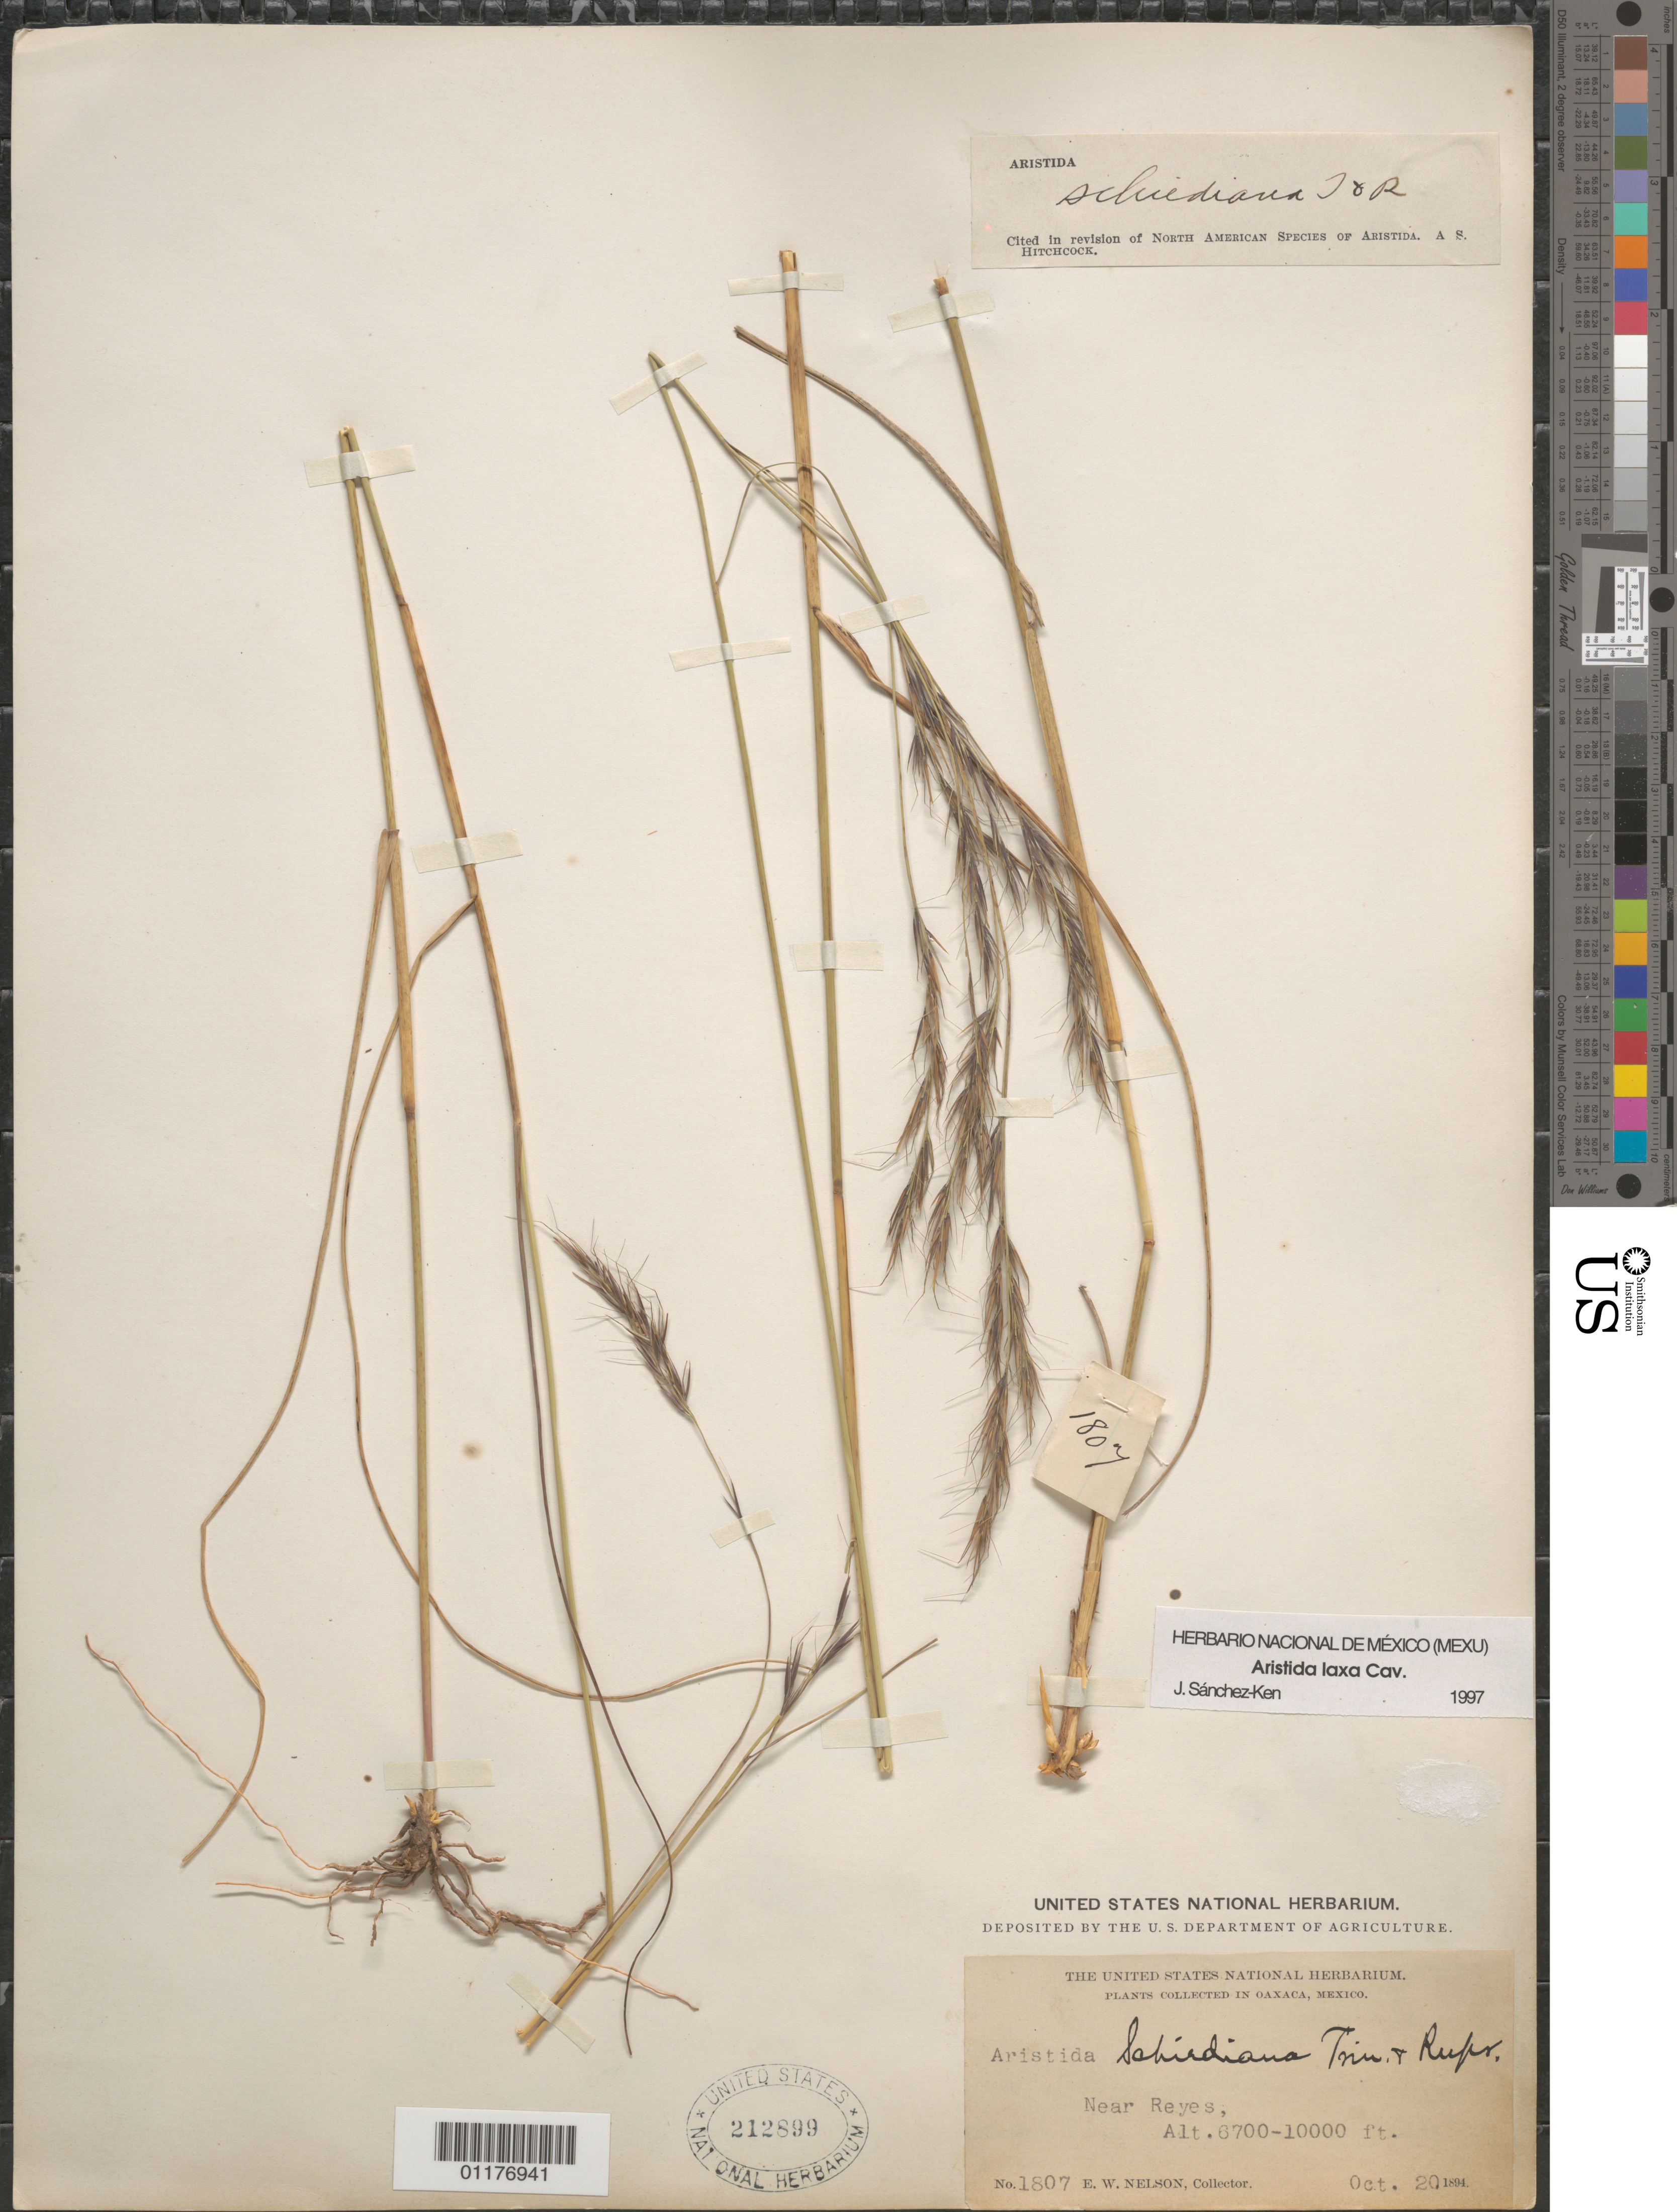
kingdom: Plantae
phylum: Tracheophyta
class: Liliopsida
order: Poales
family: Poaceae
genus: Aristida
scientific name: Aristida laxa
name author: Cav.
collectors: E. W. Nelson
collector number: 1807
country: Mexico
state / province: Oaxaca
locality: Near Reyes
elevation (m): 2042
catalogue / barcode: US 212899